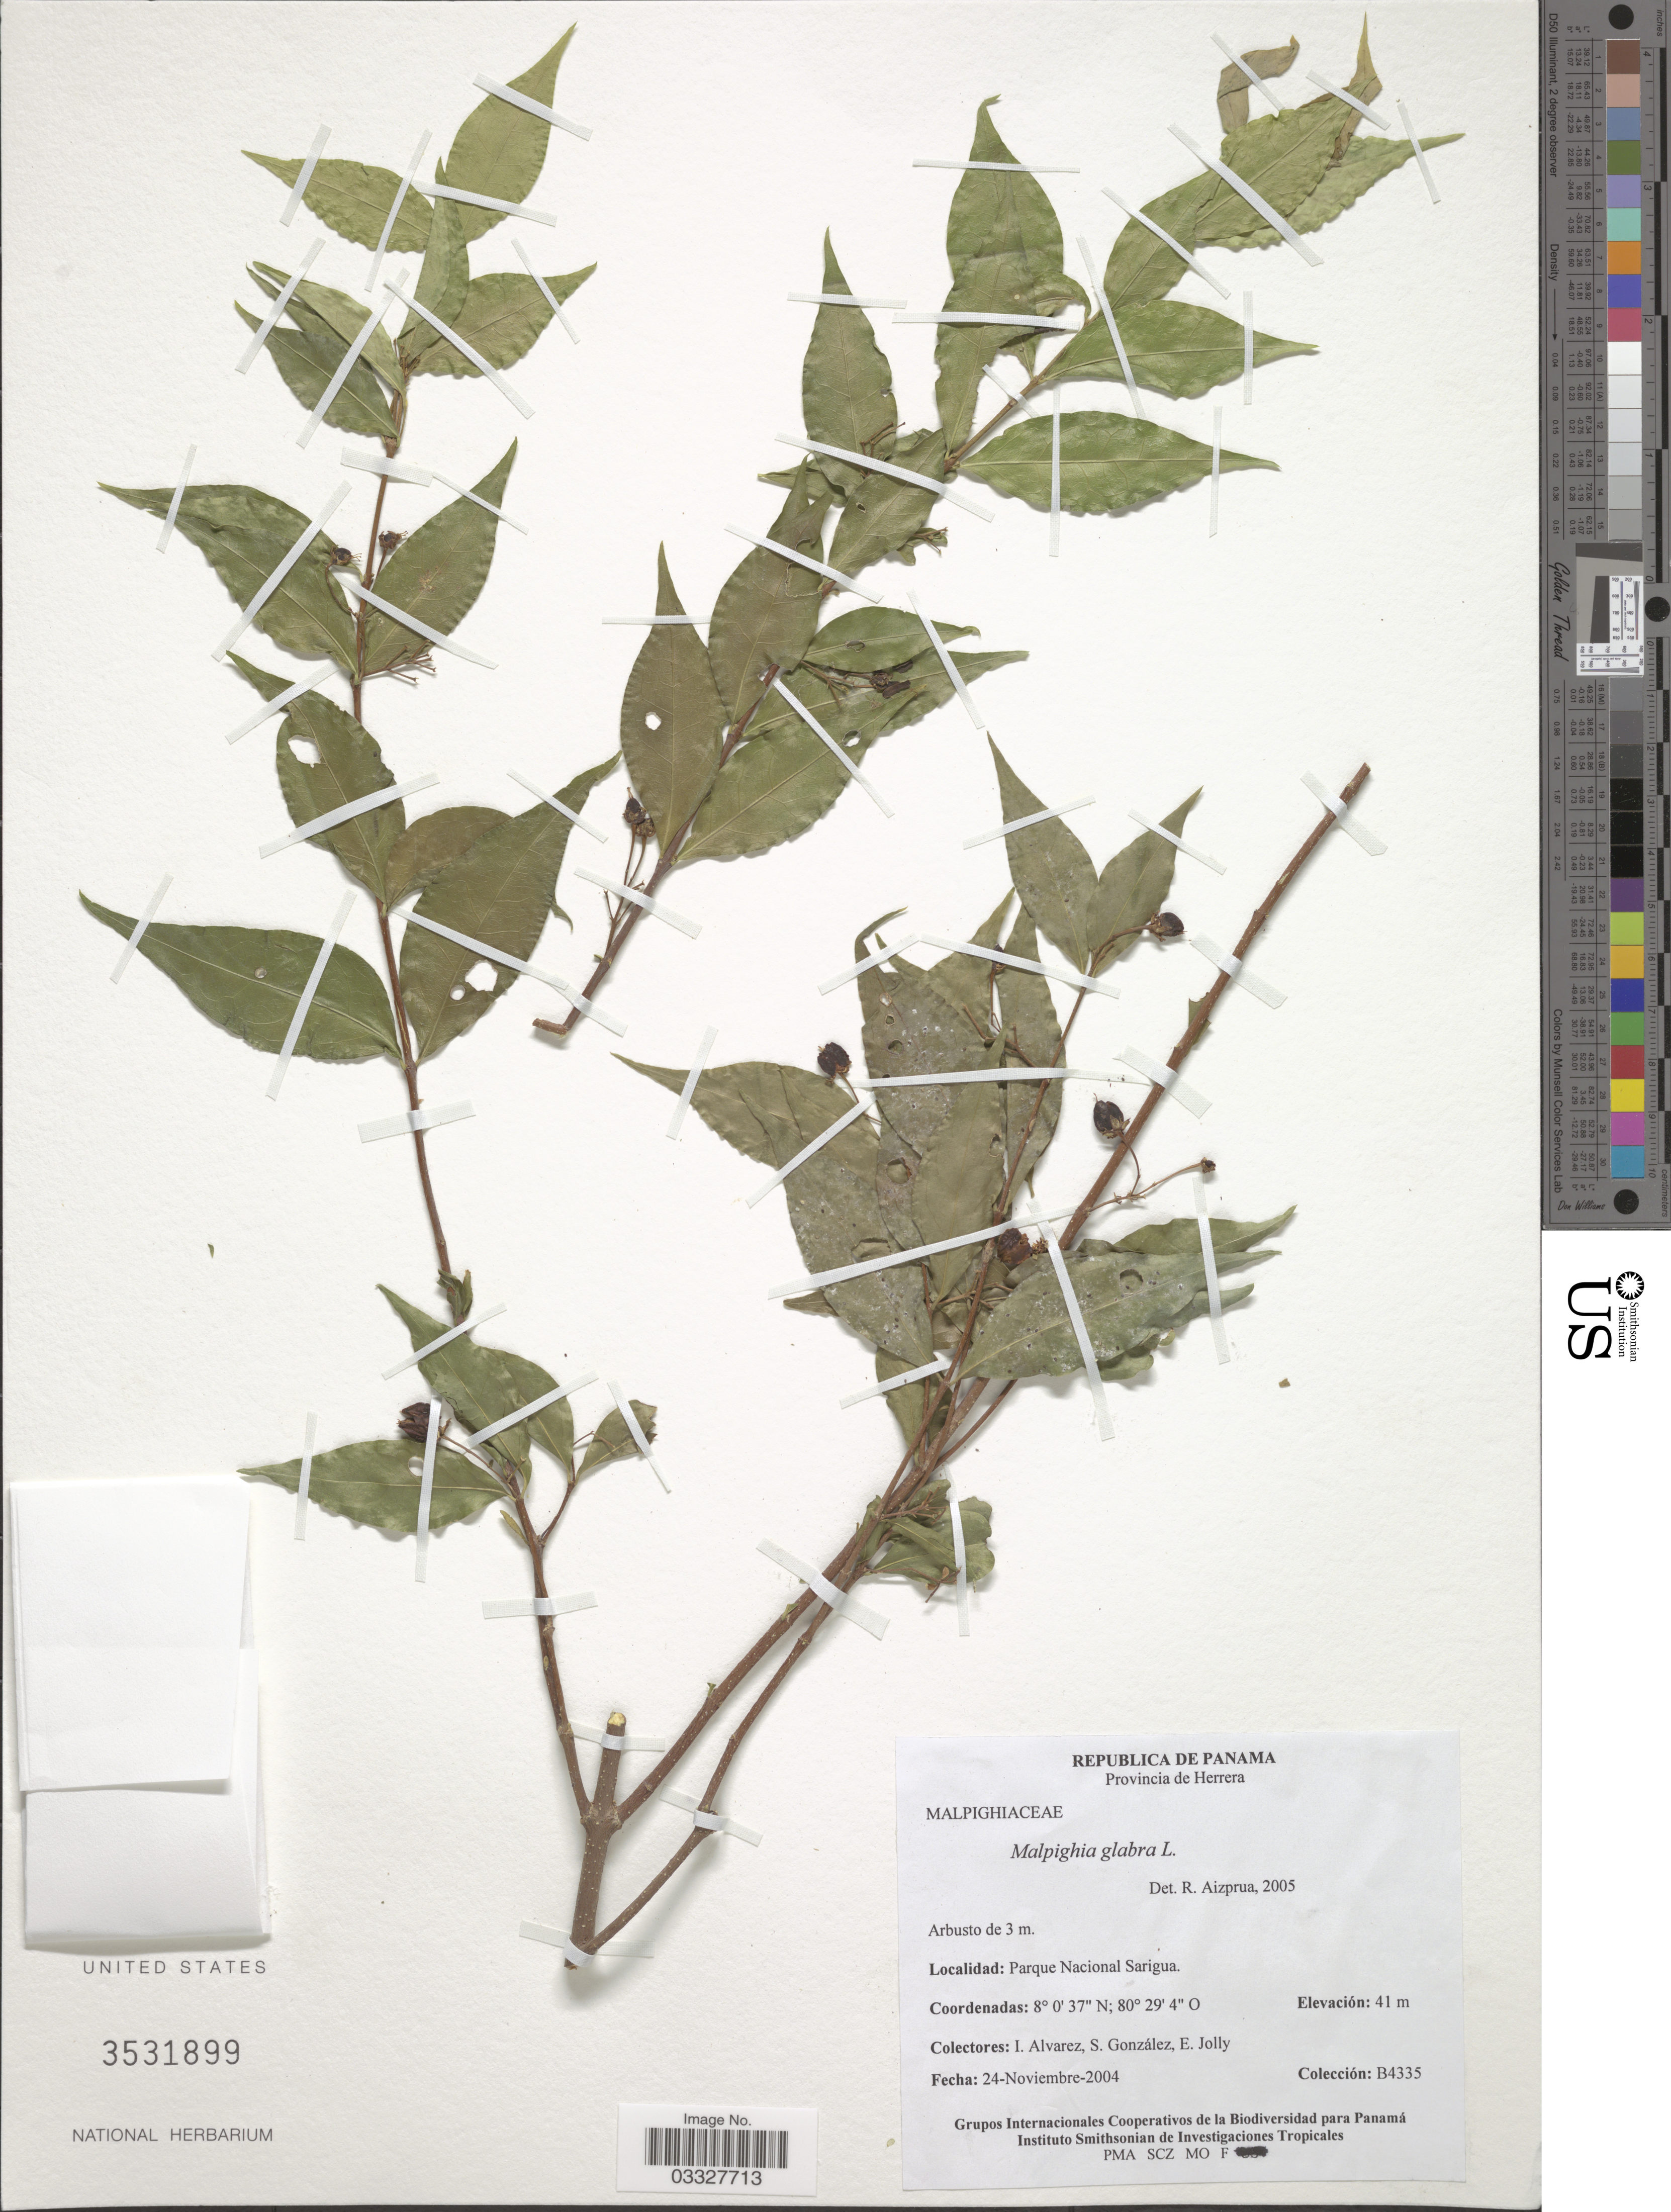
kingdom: Plantae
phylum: Tracheophyta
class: Magnoliopsida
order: Malpighiales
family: Malpighiaceae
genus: Malpighia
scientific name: Malpighia glabra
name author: L.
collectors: I. Alvarez, S. González & E. Jolly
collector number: B4335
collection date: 2004-11-24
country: Panama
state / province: Herrera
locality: Parque Nacional Sarigua.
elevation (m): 41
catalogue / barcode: US 3531899